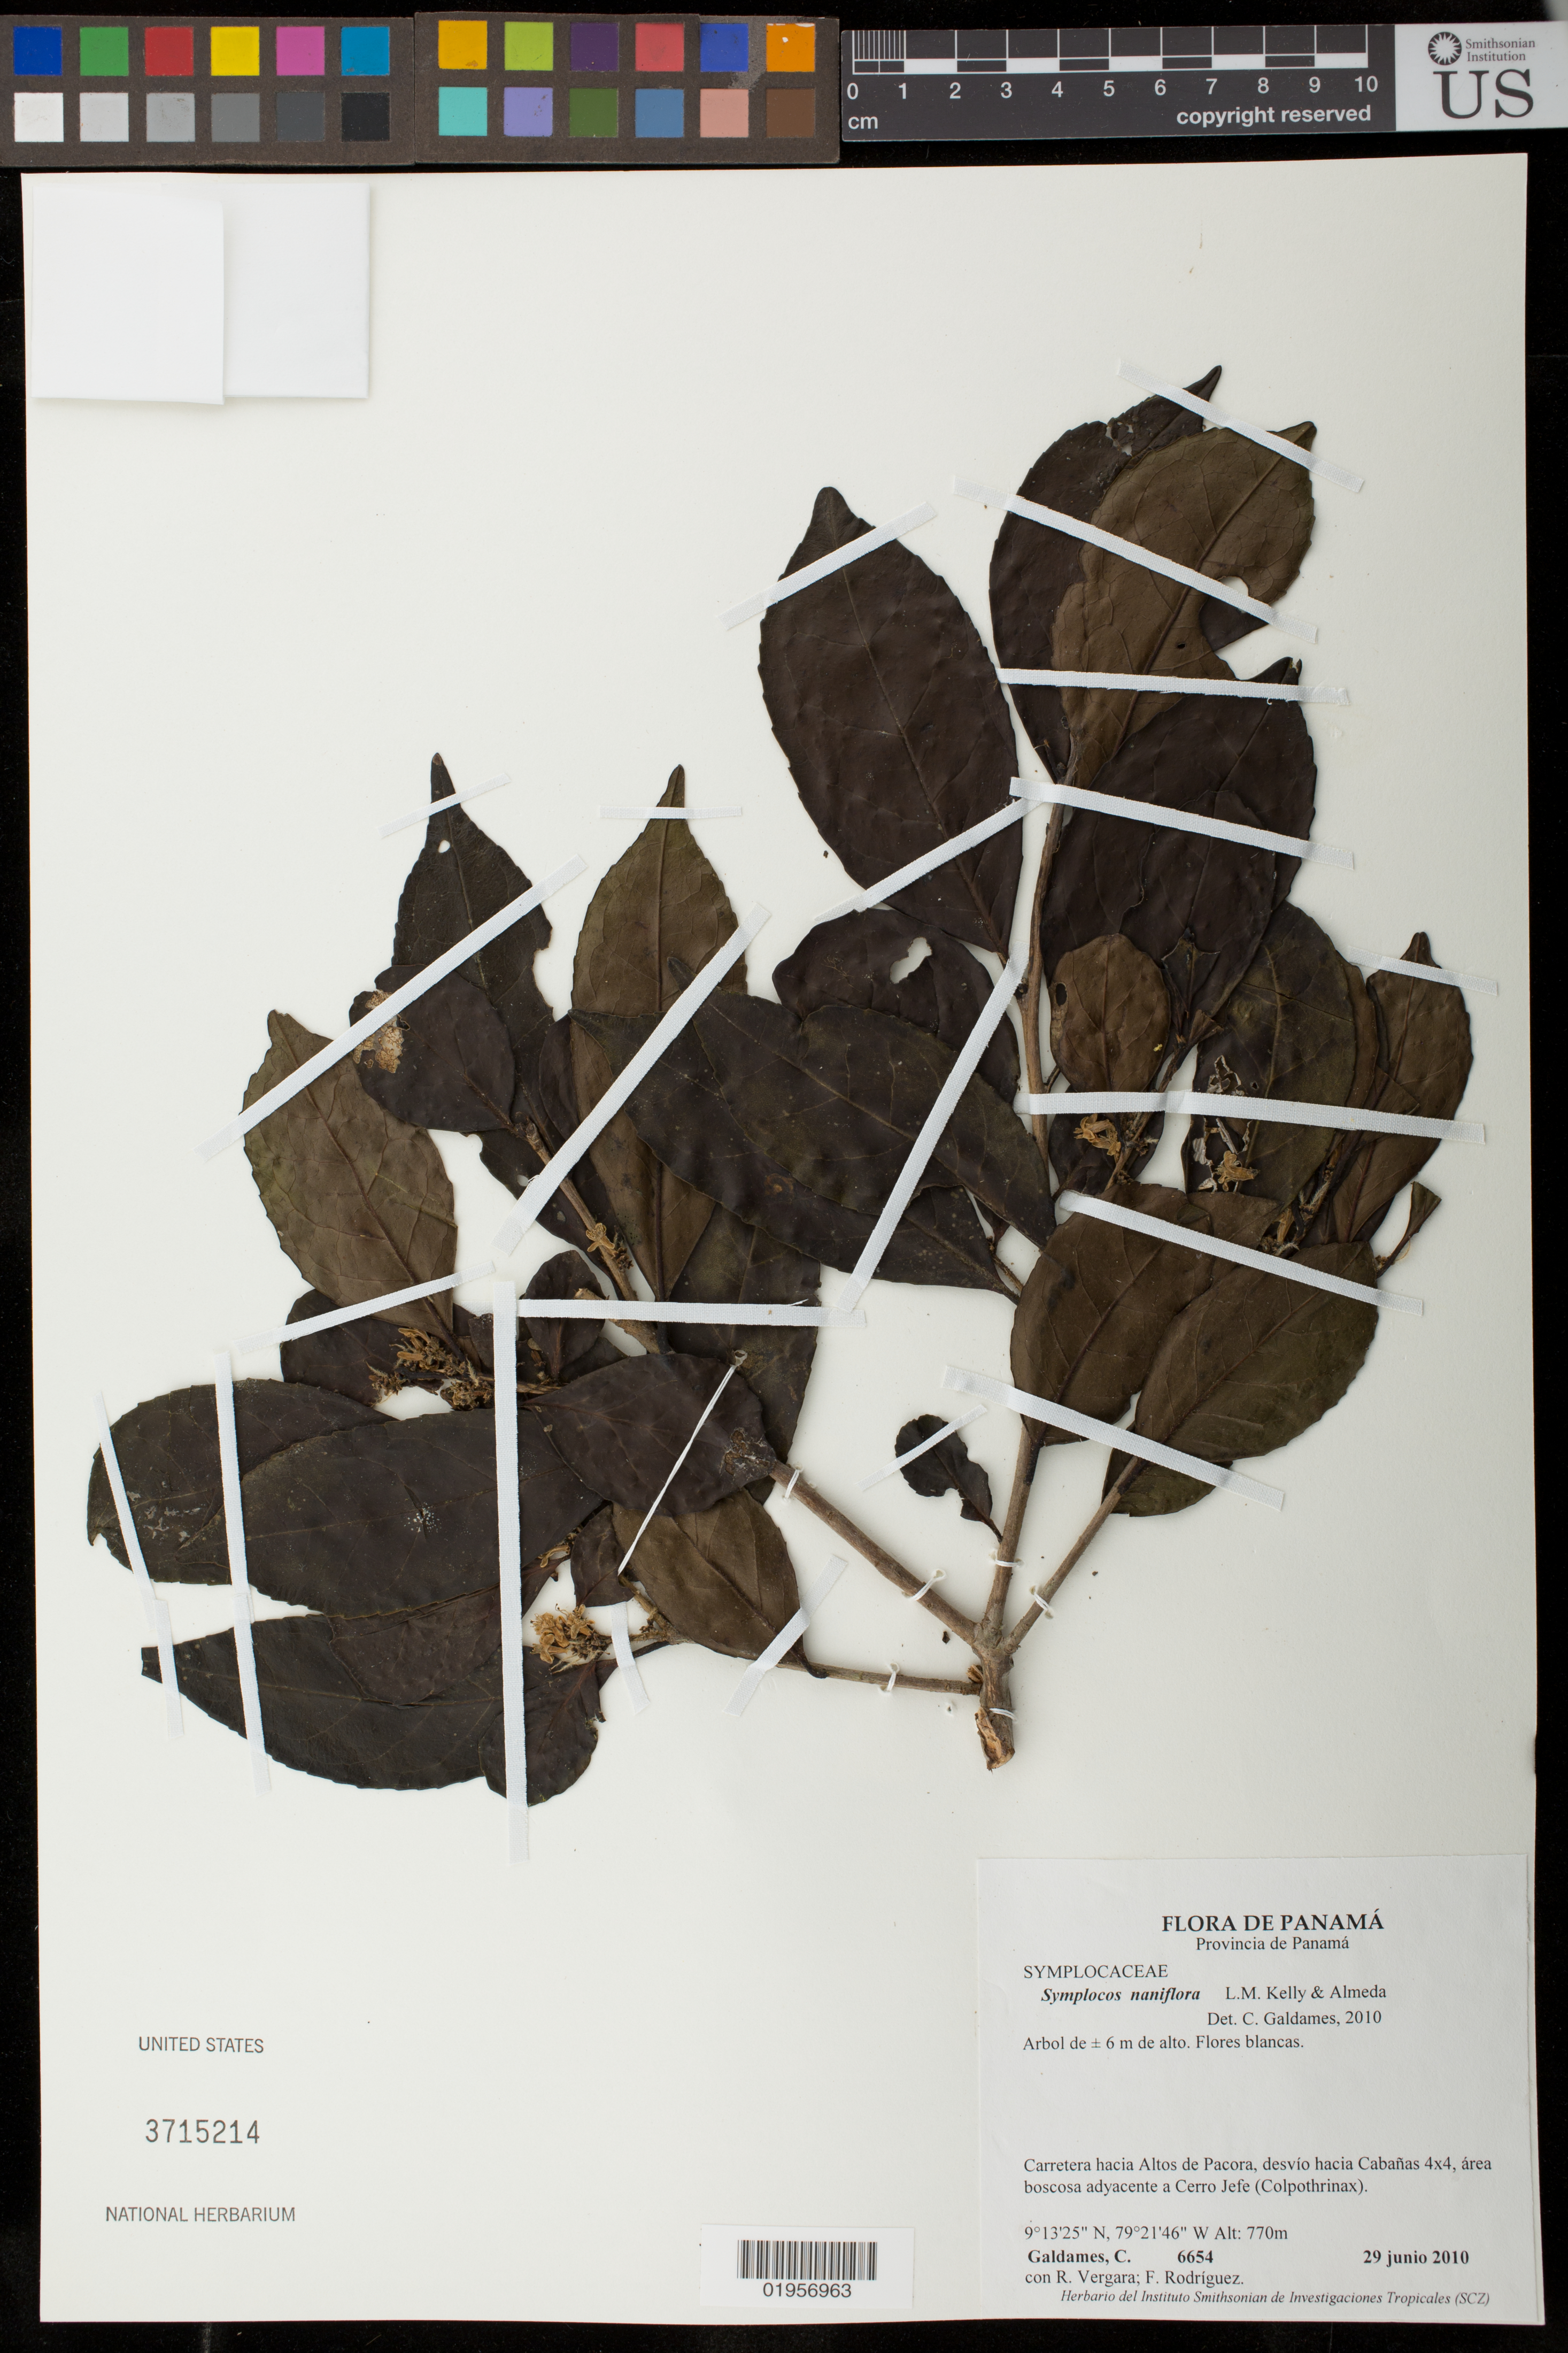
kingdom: Plantae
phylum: Tracheophyta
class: Magnoliopsida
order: Ericales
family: Symplocaceae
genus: Symplocos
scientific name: Symplocos naniflora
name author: L.M. Kelly & Almeda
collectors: C. Galdames, R. Vergara & F. Rodriguez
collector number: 6654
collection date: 2010-06-29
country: Panama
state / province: Panamá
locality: Carretera hacia Altos de Pacora, devio hacia Cabana, area boscosa adyacente a Cerro Jefe (Colpothrinax)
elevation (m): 770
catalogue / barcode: US 2715214